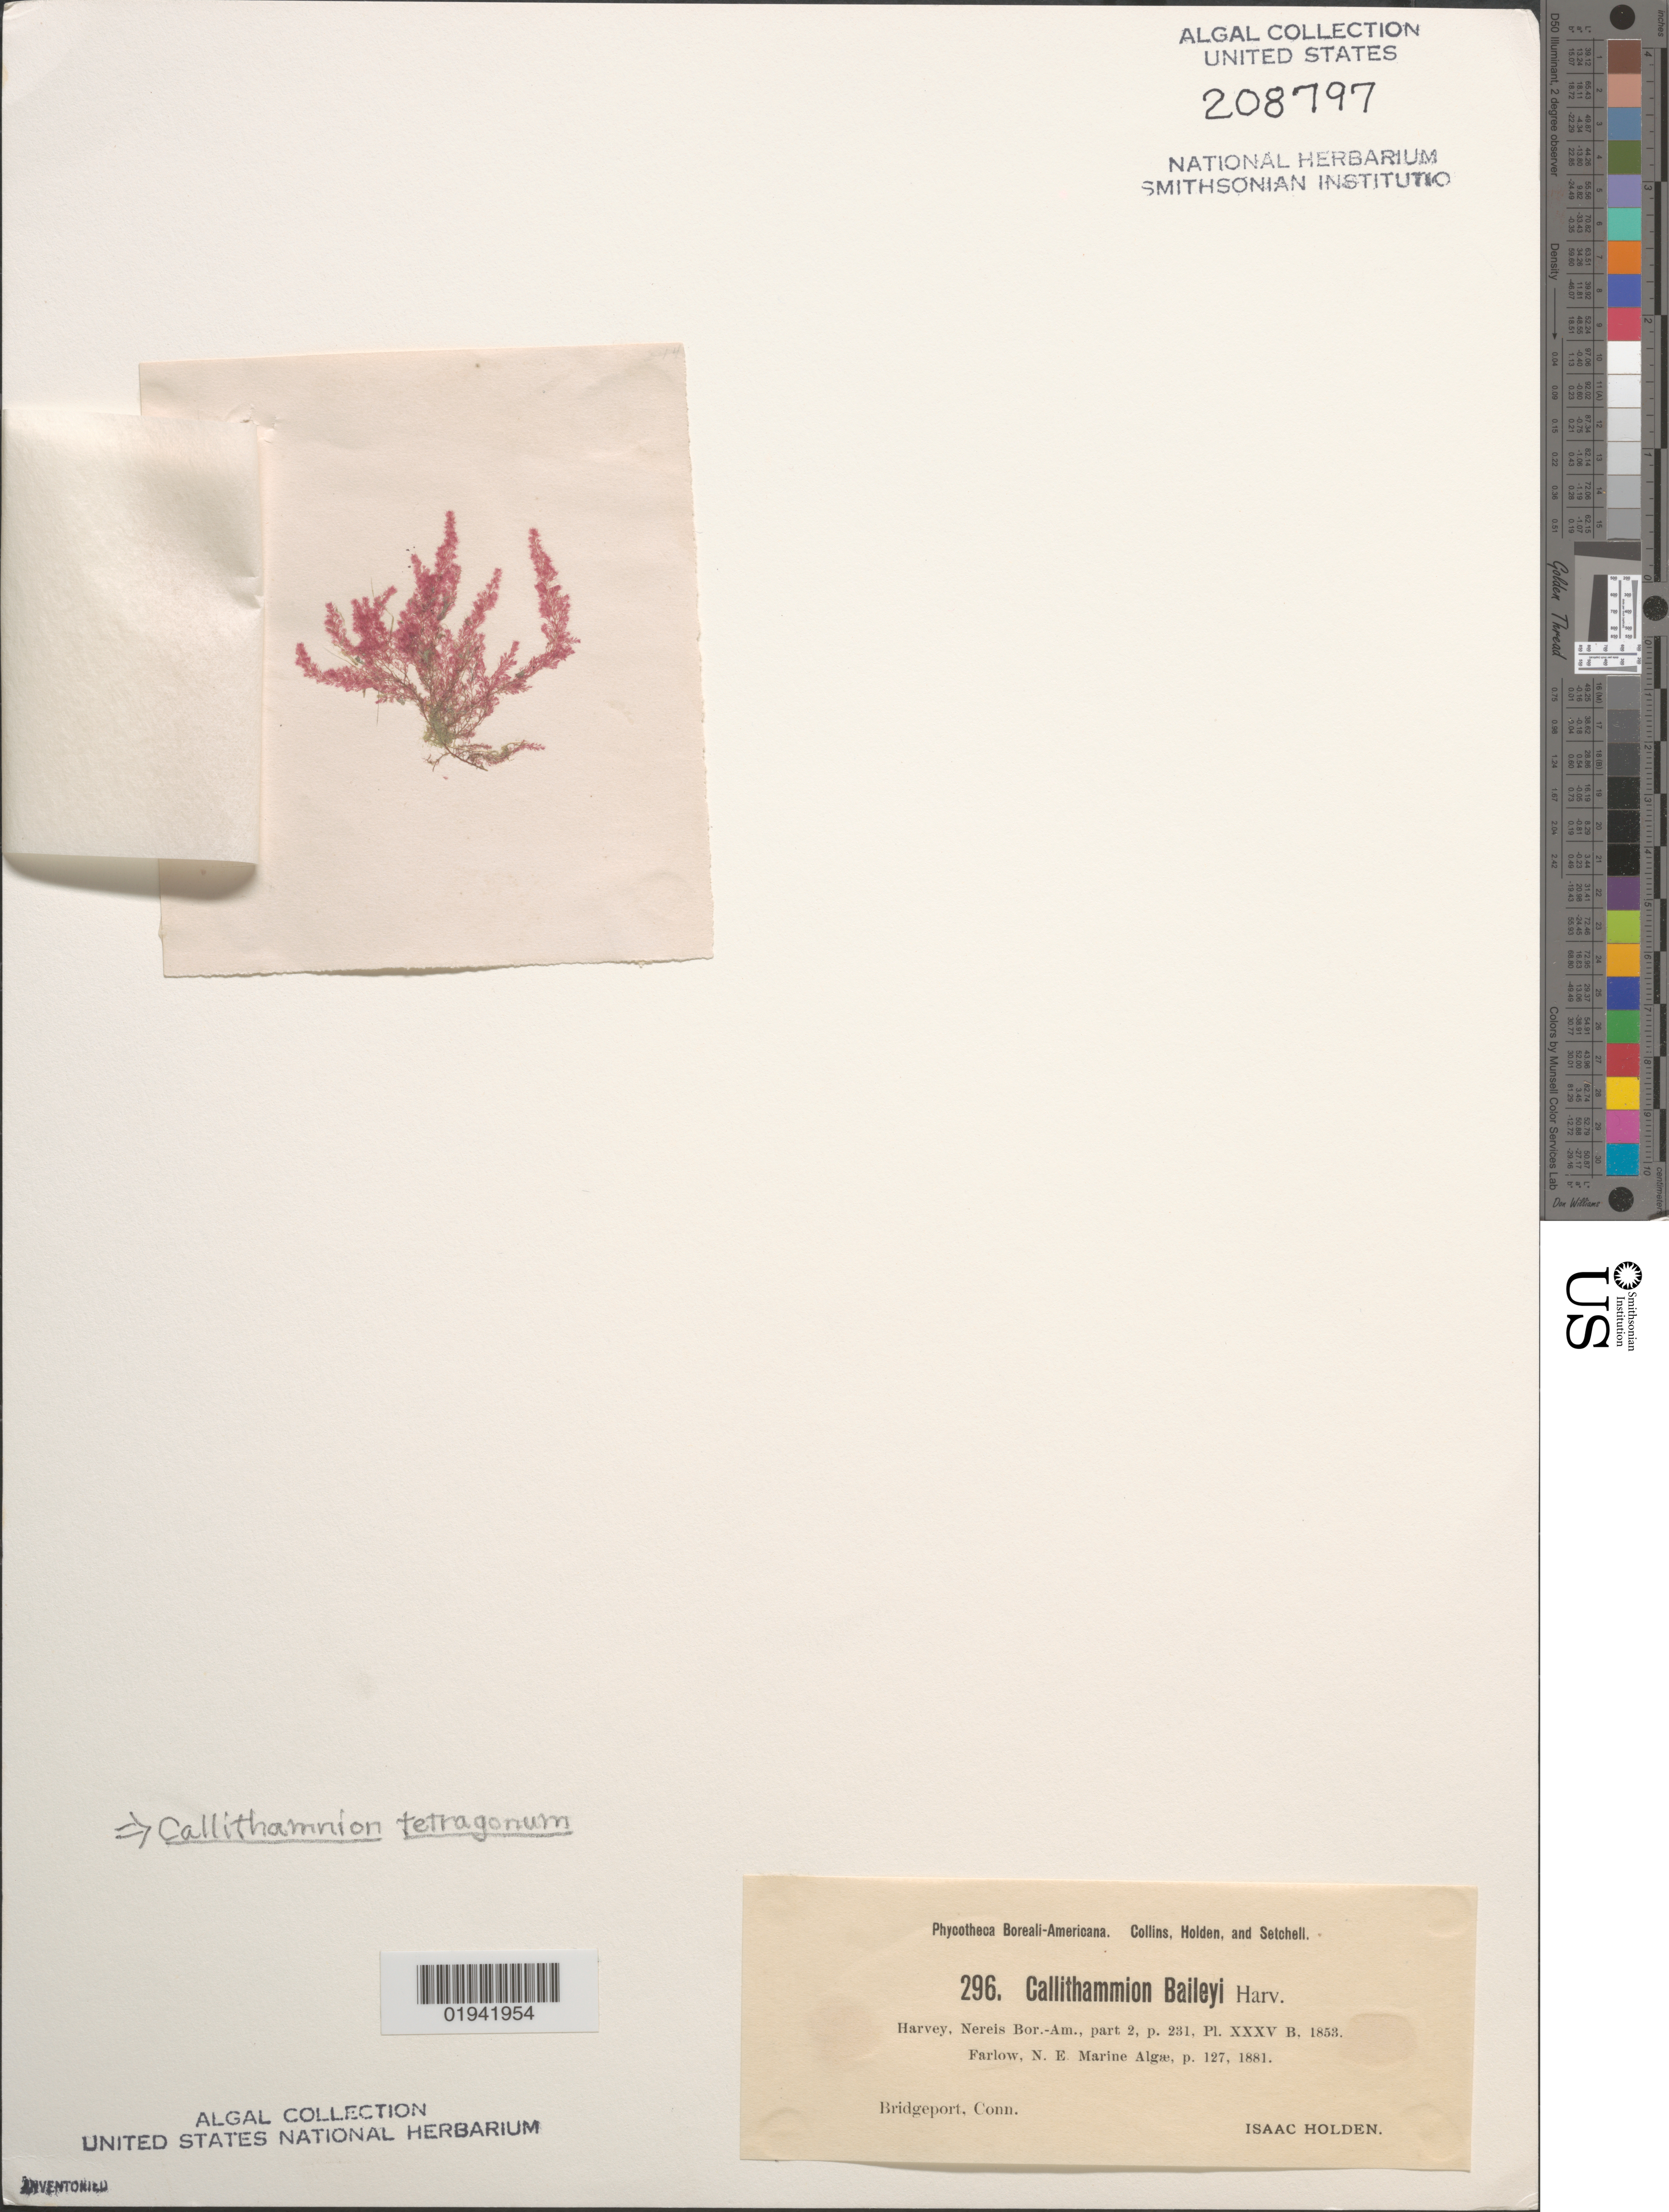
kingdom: Plantae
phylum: Rhodophyta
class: Florideophyceae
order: Ceramiales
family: Callithamniaceae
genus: Callithamnion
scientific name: Callithamnion tetragonum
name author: (With.) S.F. Gray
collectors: I. Holden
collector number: PB-A 296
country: United States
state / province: Connecticut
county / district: Fairfield County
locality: Bridgeport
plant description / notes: Collins, Holden & Setchell, Phycotheca Boreali-Americana, as Callithamnion Baileyi Harv.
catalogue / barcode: US 208797